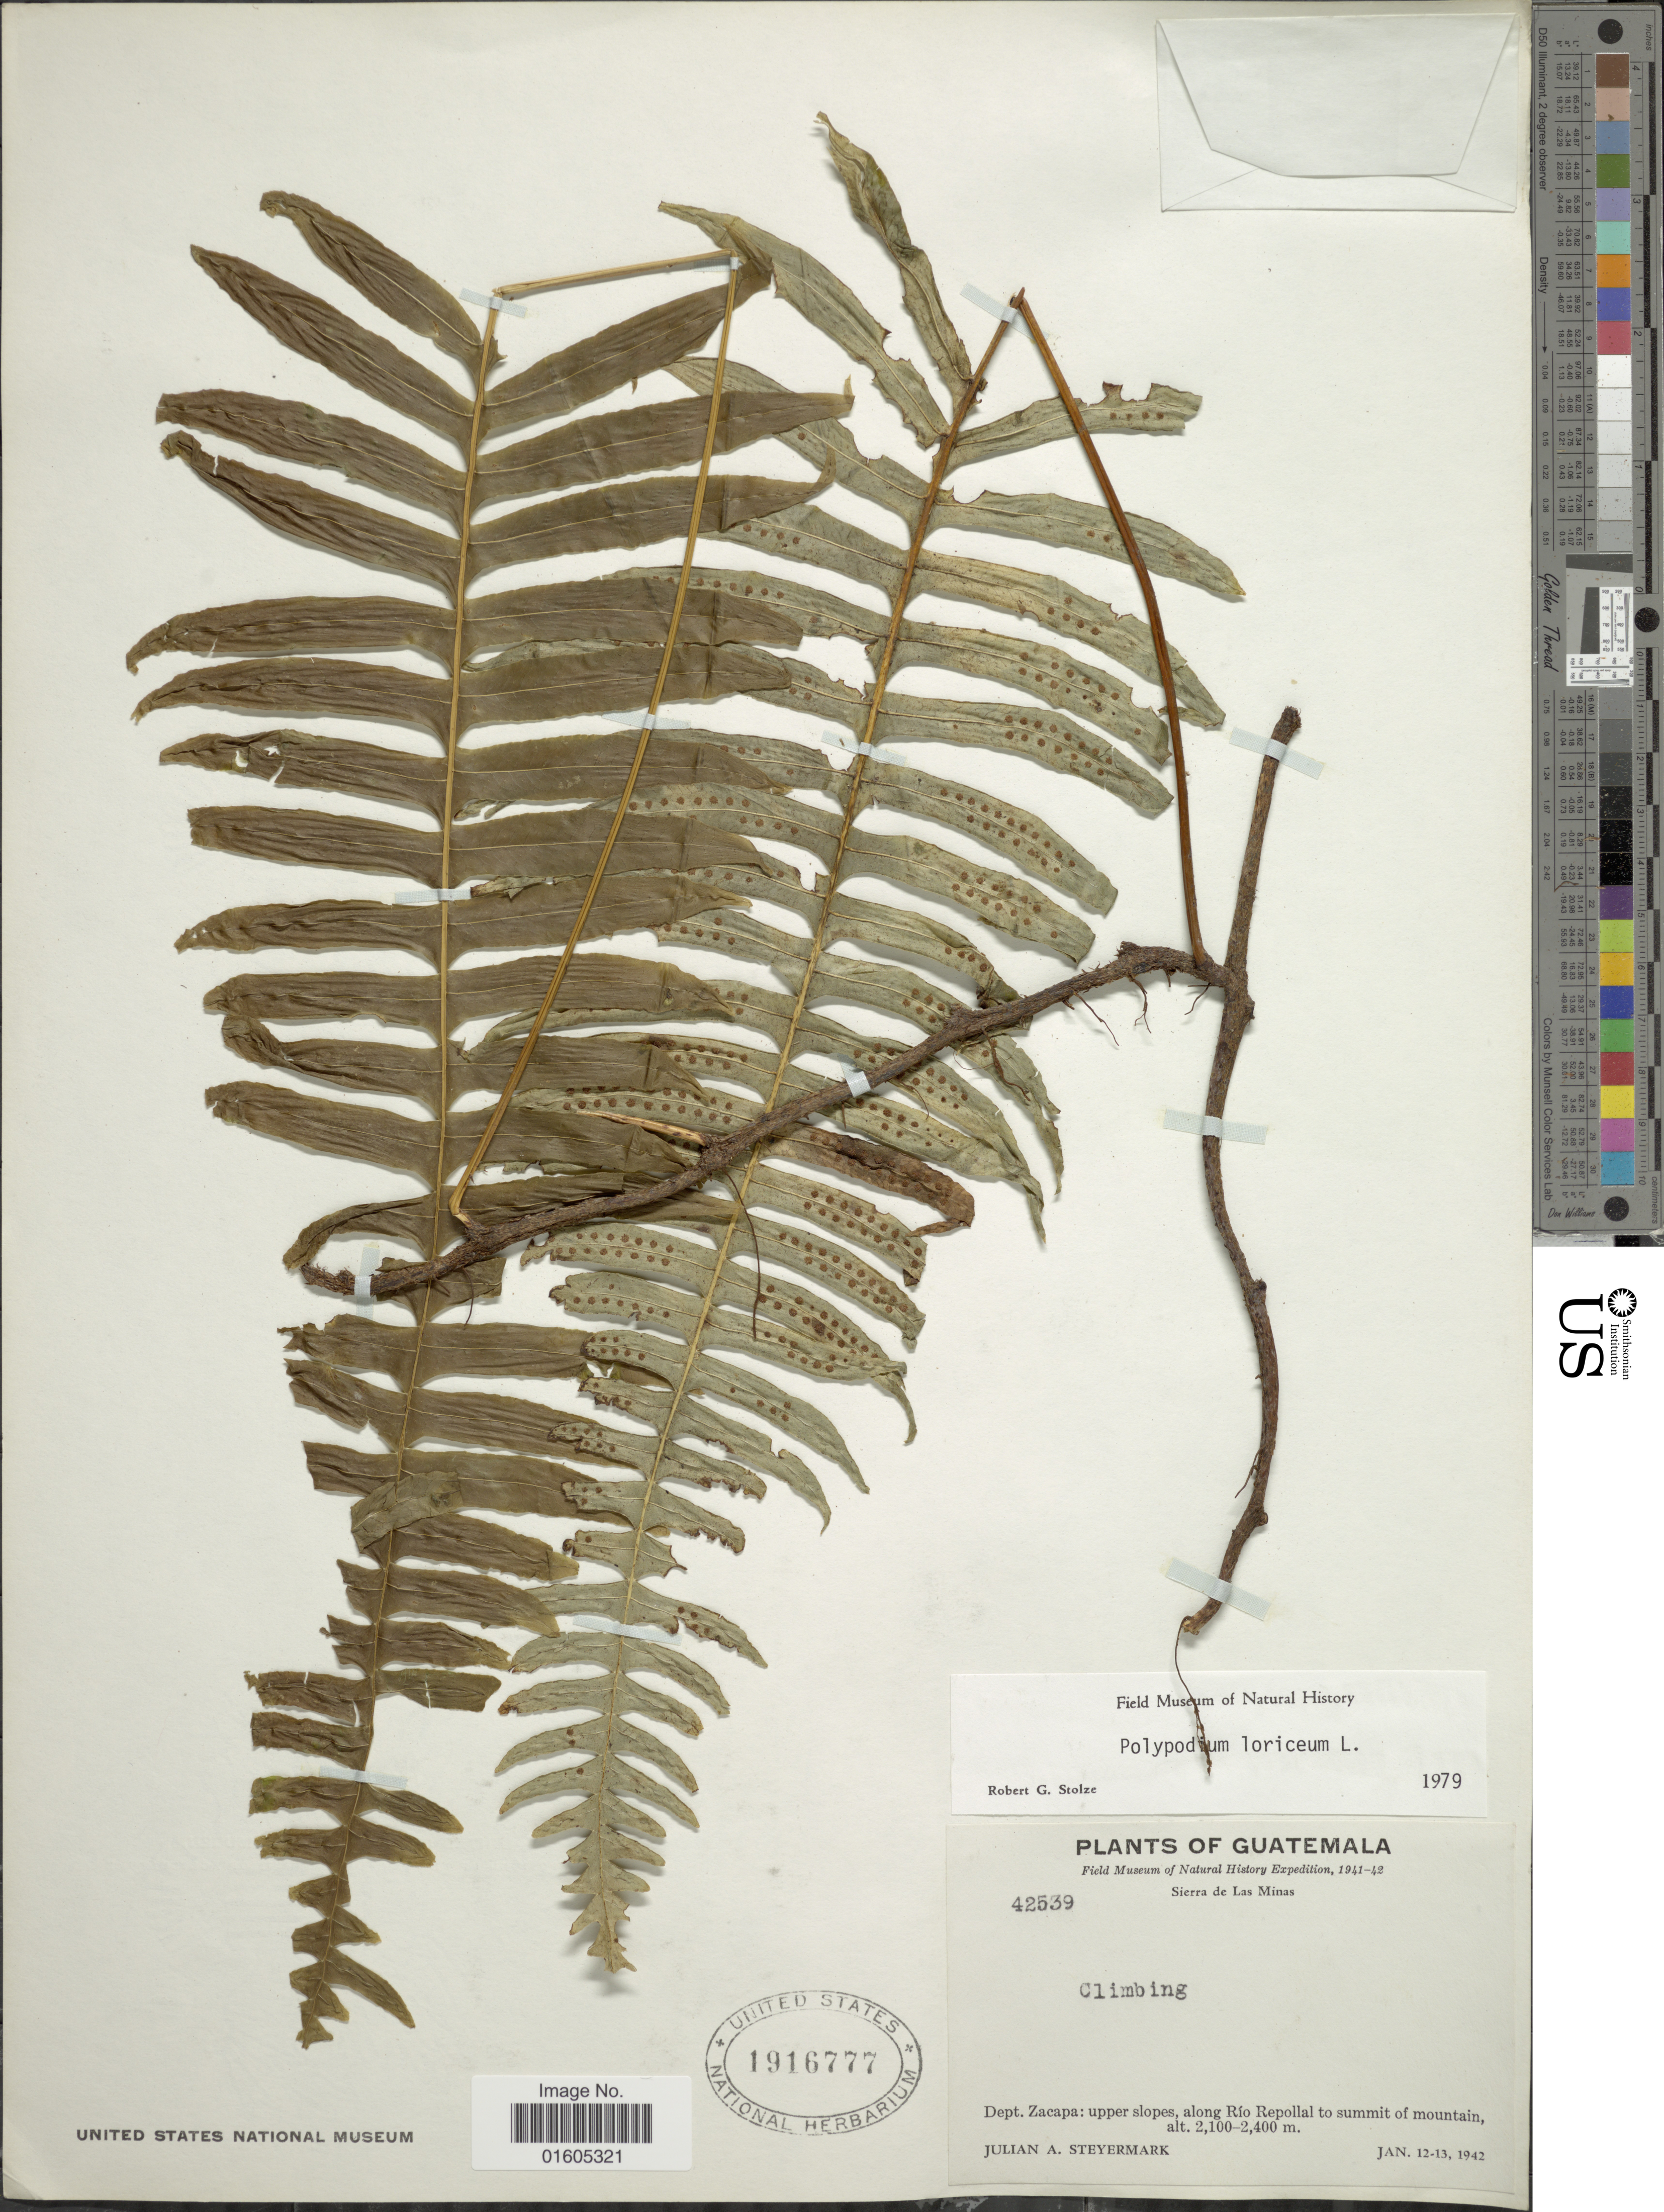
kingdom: Plantae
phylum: Tracheophyta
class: Polypodiopsida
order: Polypodiales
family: Polypodiaceae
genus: Serpocaulon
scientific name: Serpocaulon loriceum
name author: (L.) A.R. Sm.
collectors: J. Steyermark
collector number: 42539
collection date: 1942-01-12/1942-01-13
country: Guatemala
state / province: Zacapa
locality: Dept. Zacapa: upper slopes, along Río Repollal to summit of mountain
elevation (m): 2100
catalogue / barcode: US 1916777